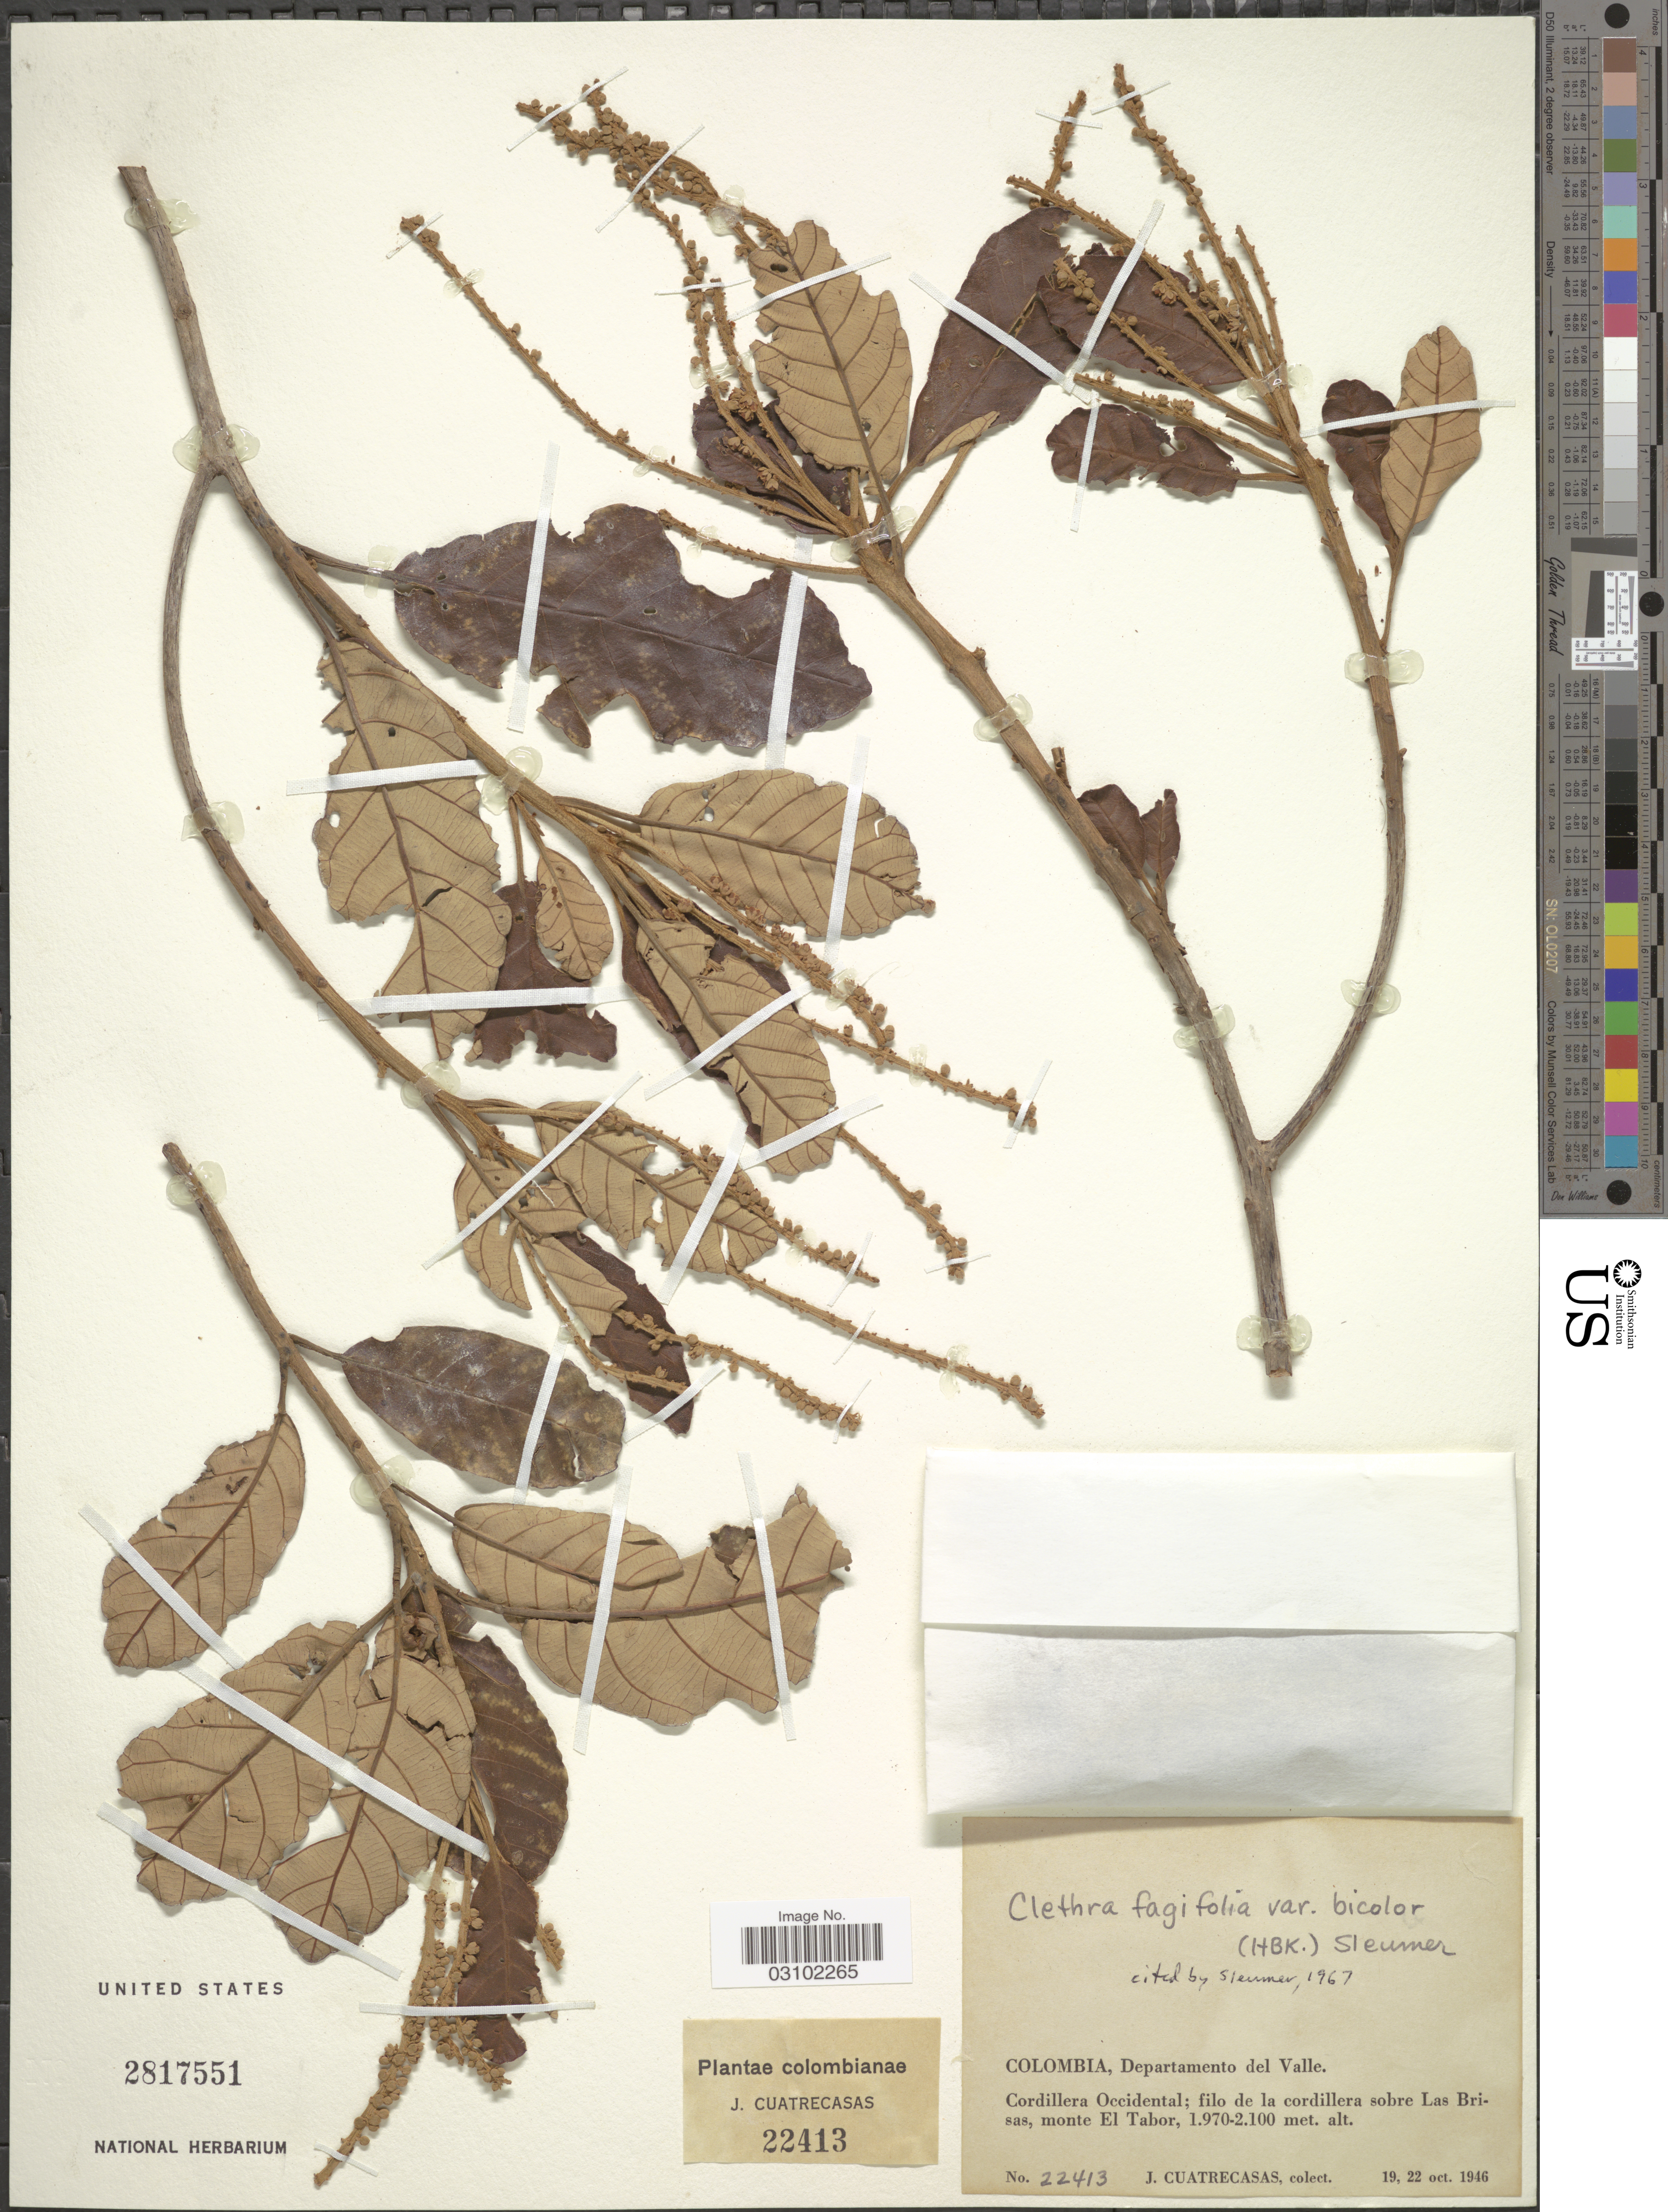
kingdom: Plantae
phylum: Tracheophyta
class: Magnoliopsida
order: Ericales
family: Clethraceae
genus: Clethra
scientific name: Clethra fagifolia var. bicolor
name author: Kunth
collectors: J. Cuatrecasas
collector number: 22413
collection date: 1946-10-19/1946-10-22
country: Colombia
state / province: Valle del Cauca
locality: Departamento del Valle, Cordillera Occidental; filo de la cordillera sobre Las Brisas, monte El Tabor.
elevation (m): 1970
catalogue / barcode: US 2817551